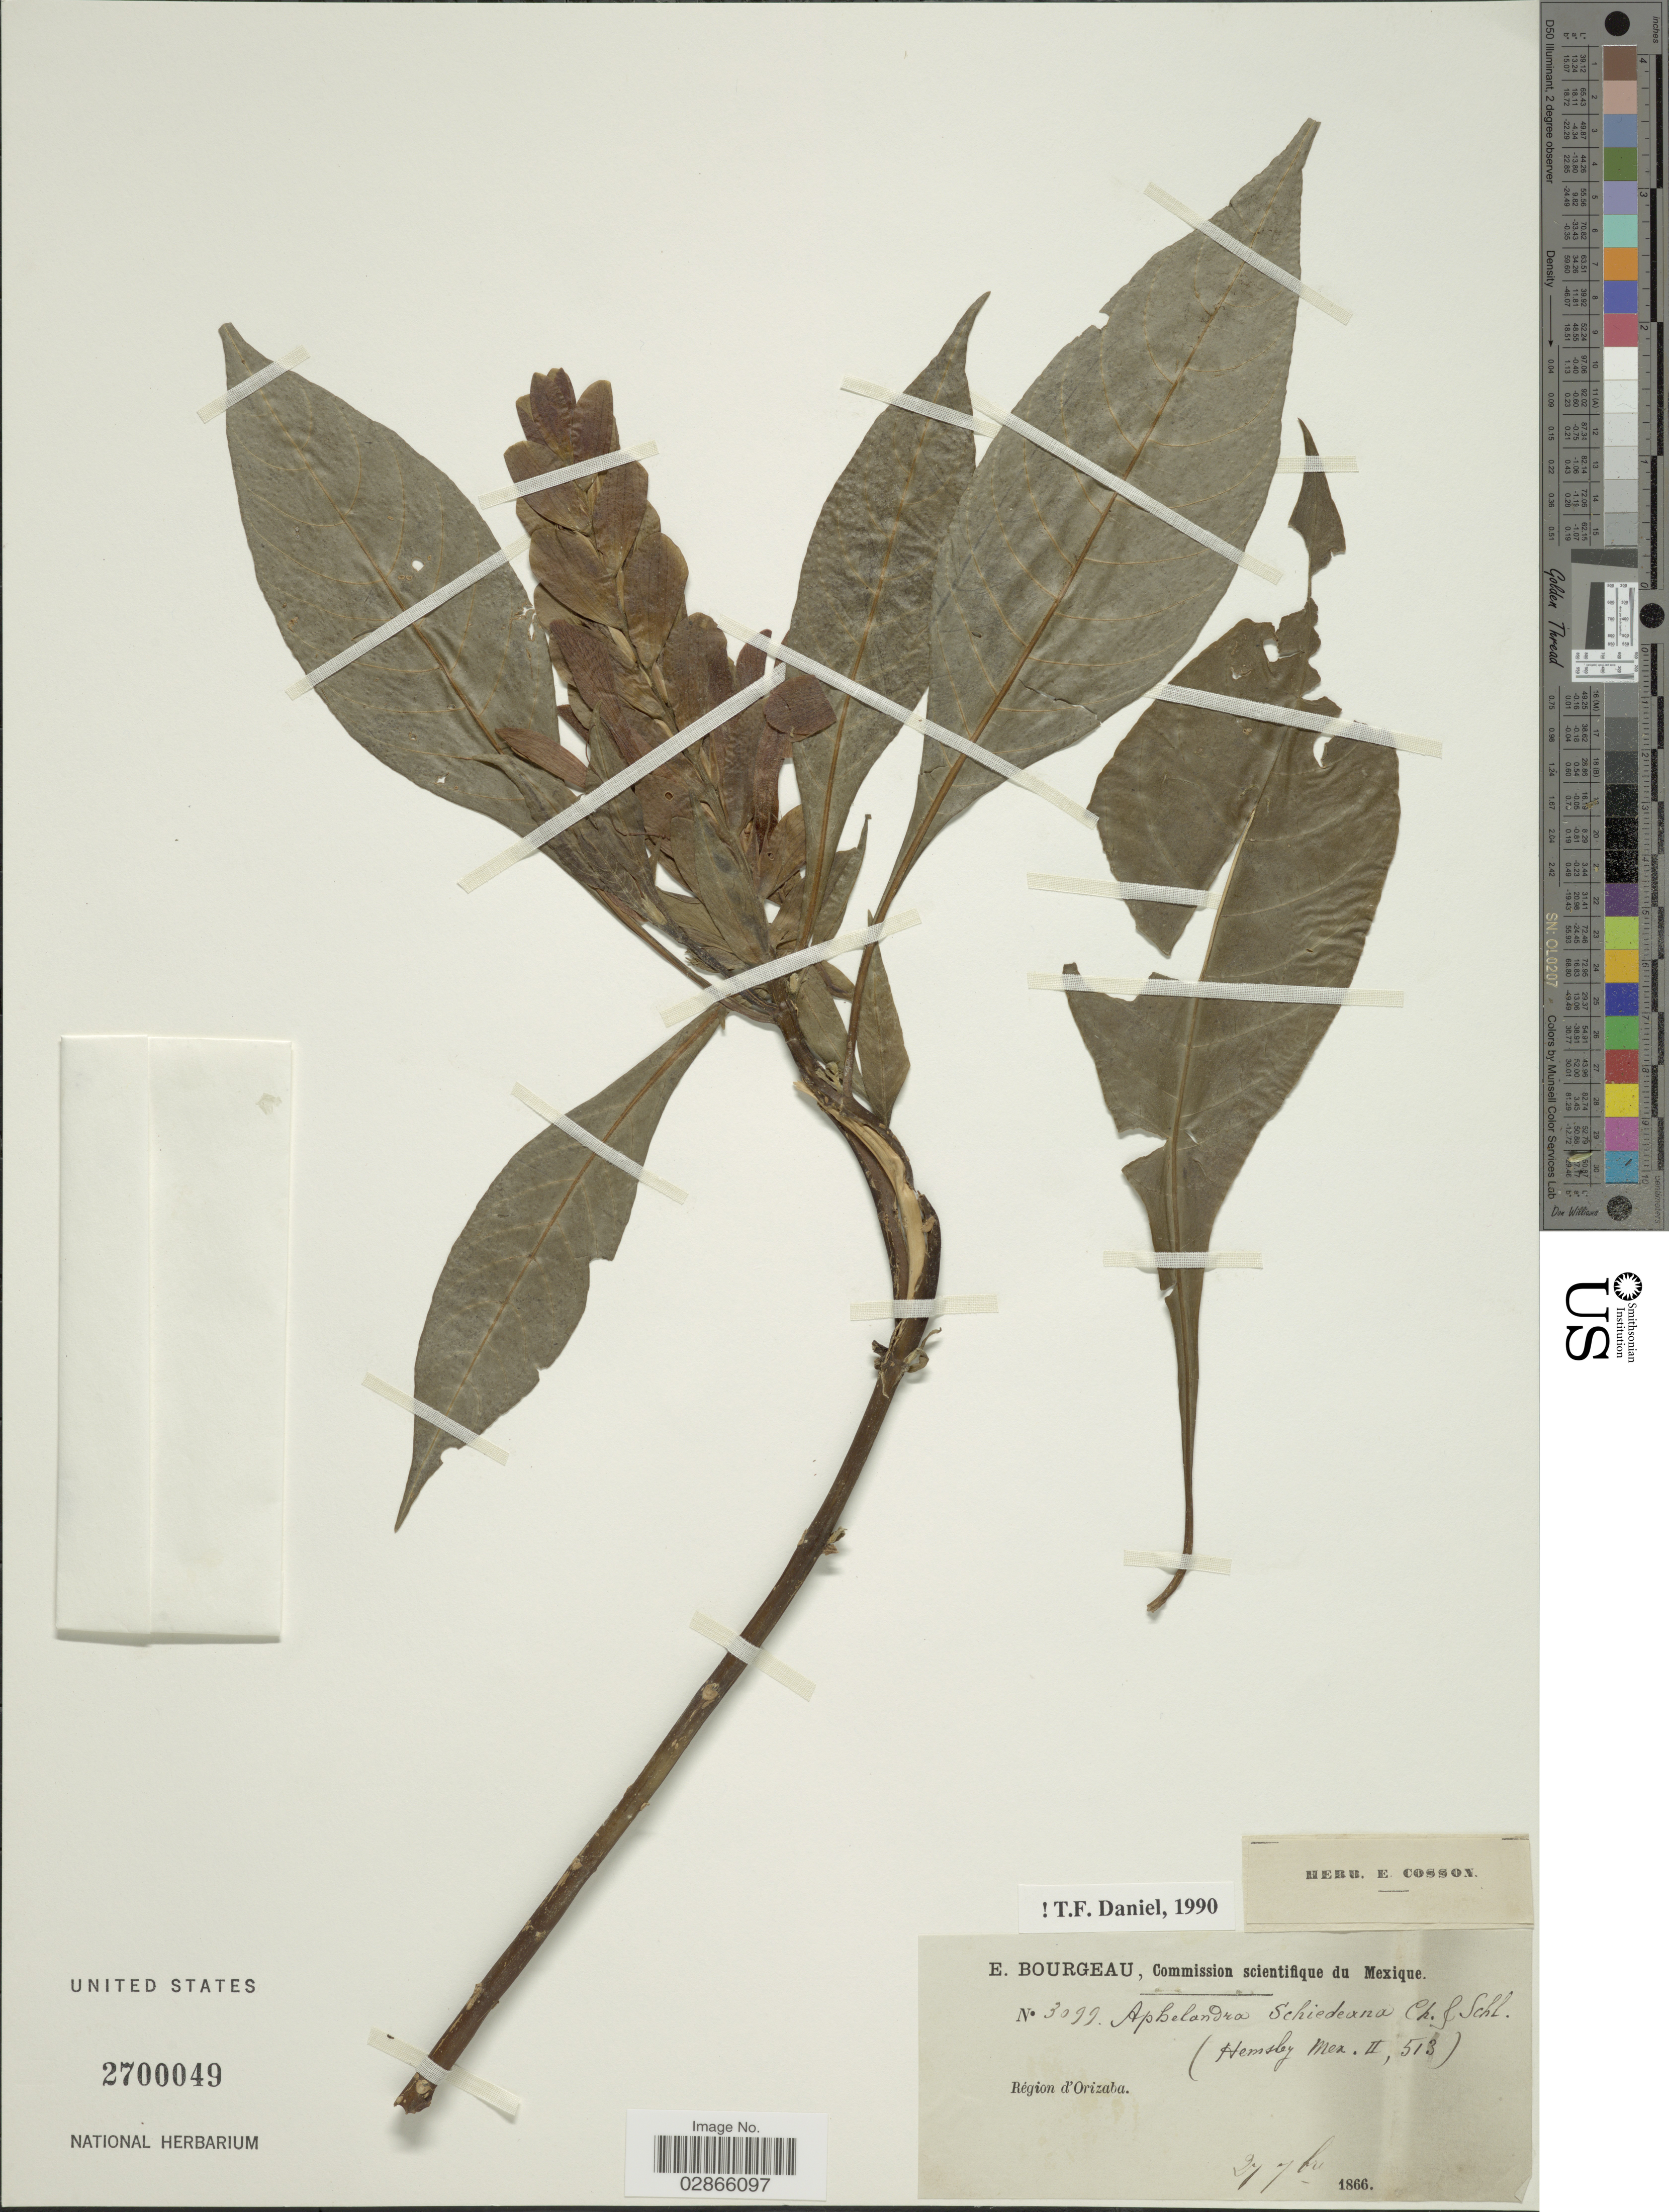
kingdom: Plantae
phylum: Tracheophyta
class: Magnoliopsida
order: Lamiales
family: Acanthaceae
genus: Aphelandra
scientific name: Aphelandra schiedeana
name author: Schltdl. & Cham.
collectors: E. Bourgeau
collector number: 3099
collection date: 1866-09-27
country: Mexico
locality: Région d'Orizaba.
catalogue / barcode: US 2700049